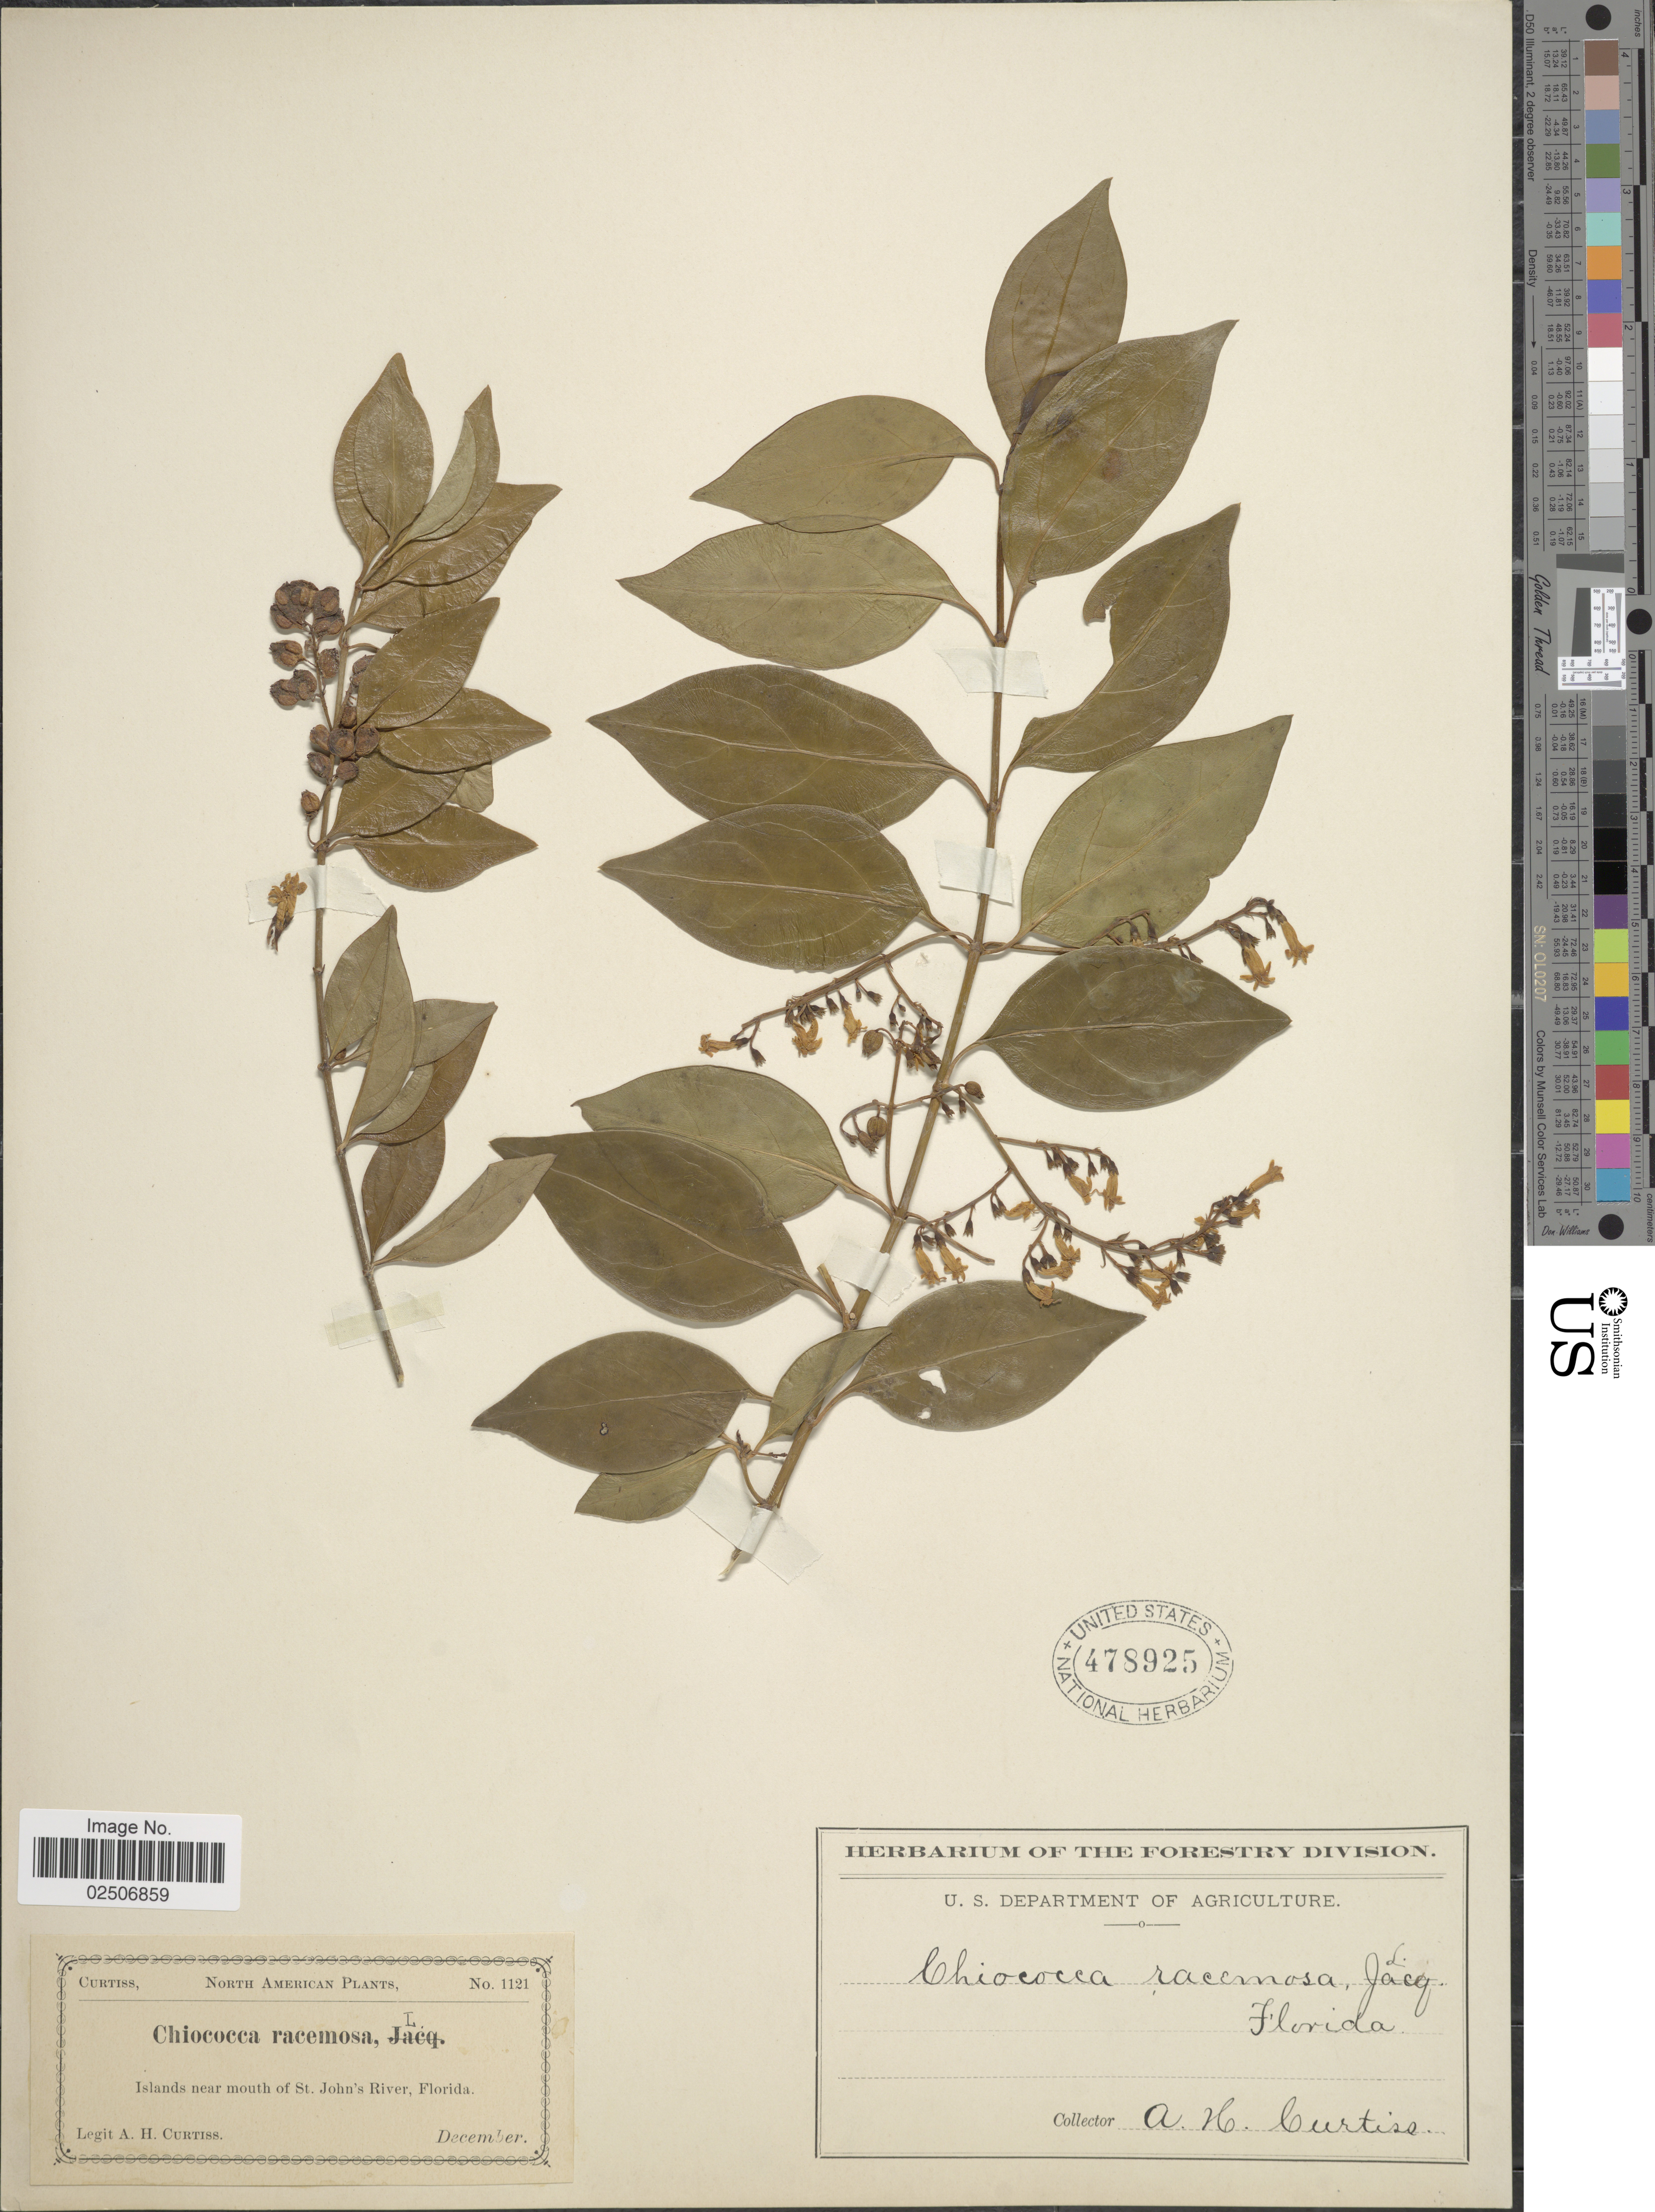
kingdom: Plantae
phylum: Tracheophyta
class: Magnoliopsida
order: Gentianales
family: Rubiaceae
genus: Chiococca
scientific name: Chiococca alba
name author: (L.) Hitchc.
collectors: A. H. Curtiss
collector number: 1121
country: United States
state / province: Florida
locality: Islands near mouth of St. John's River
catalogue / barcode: US 478925